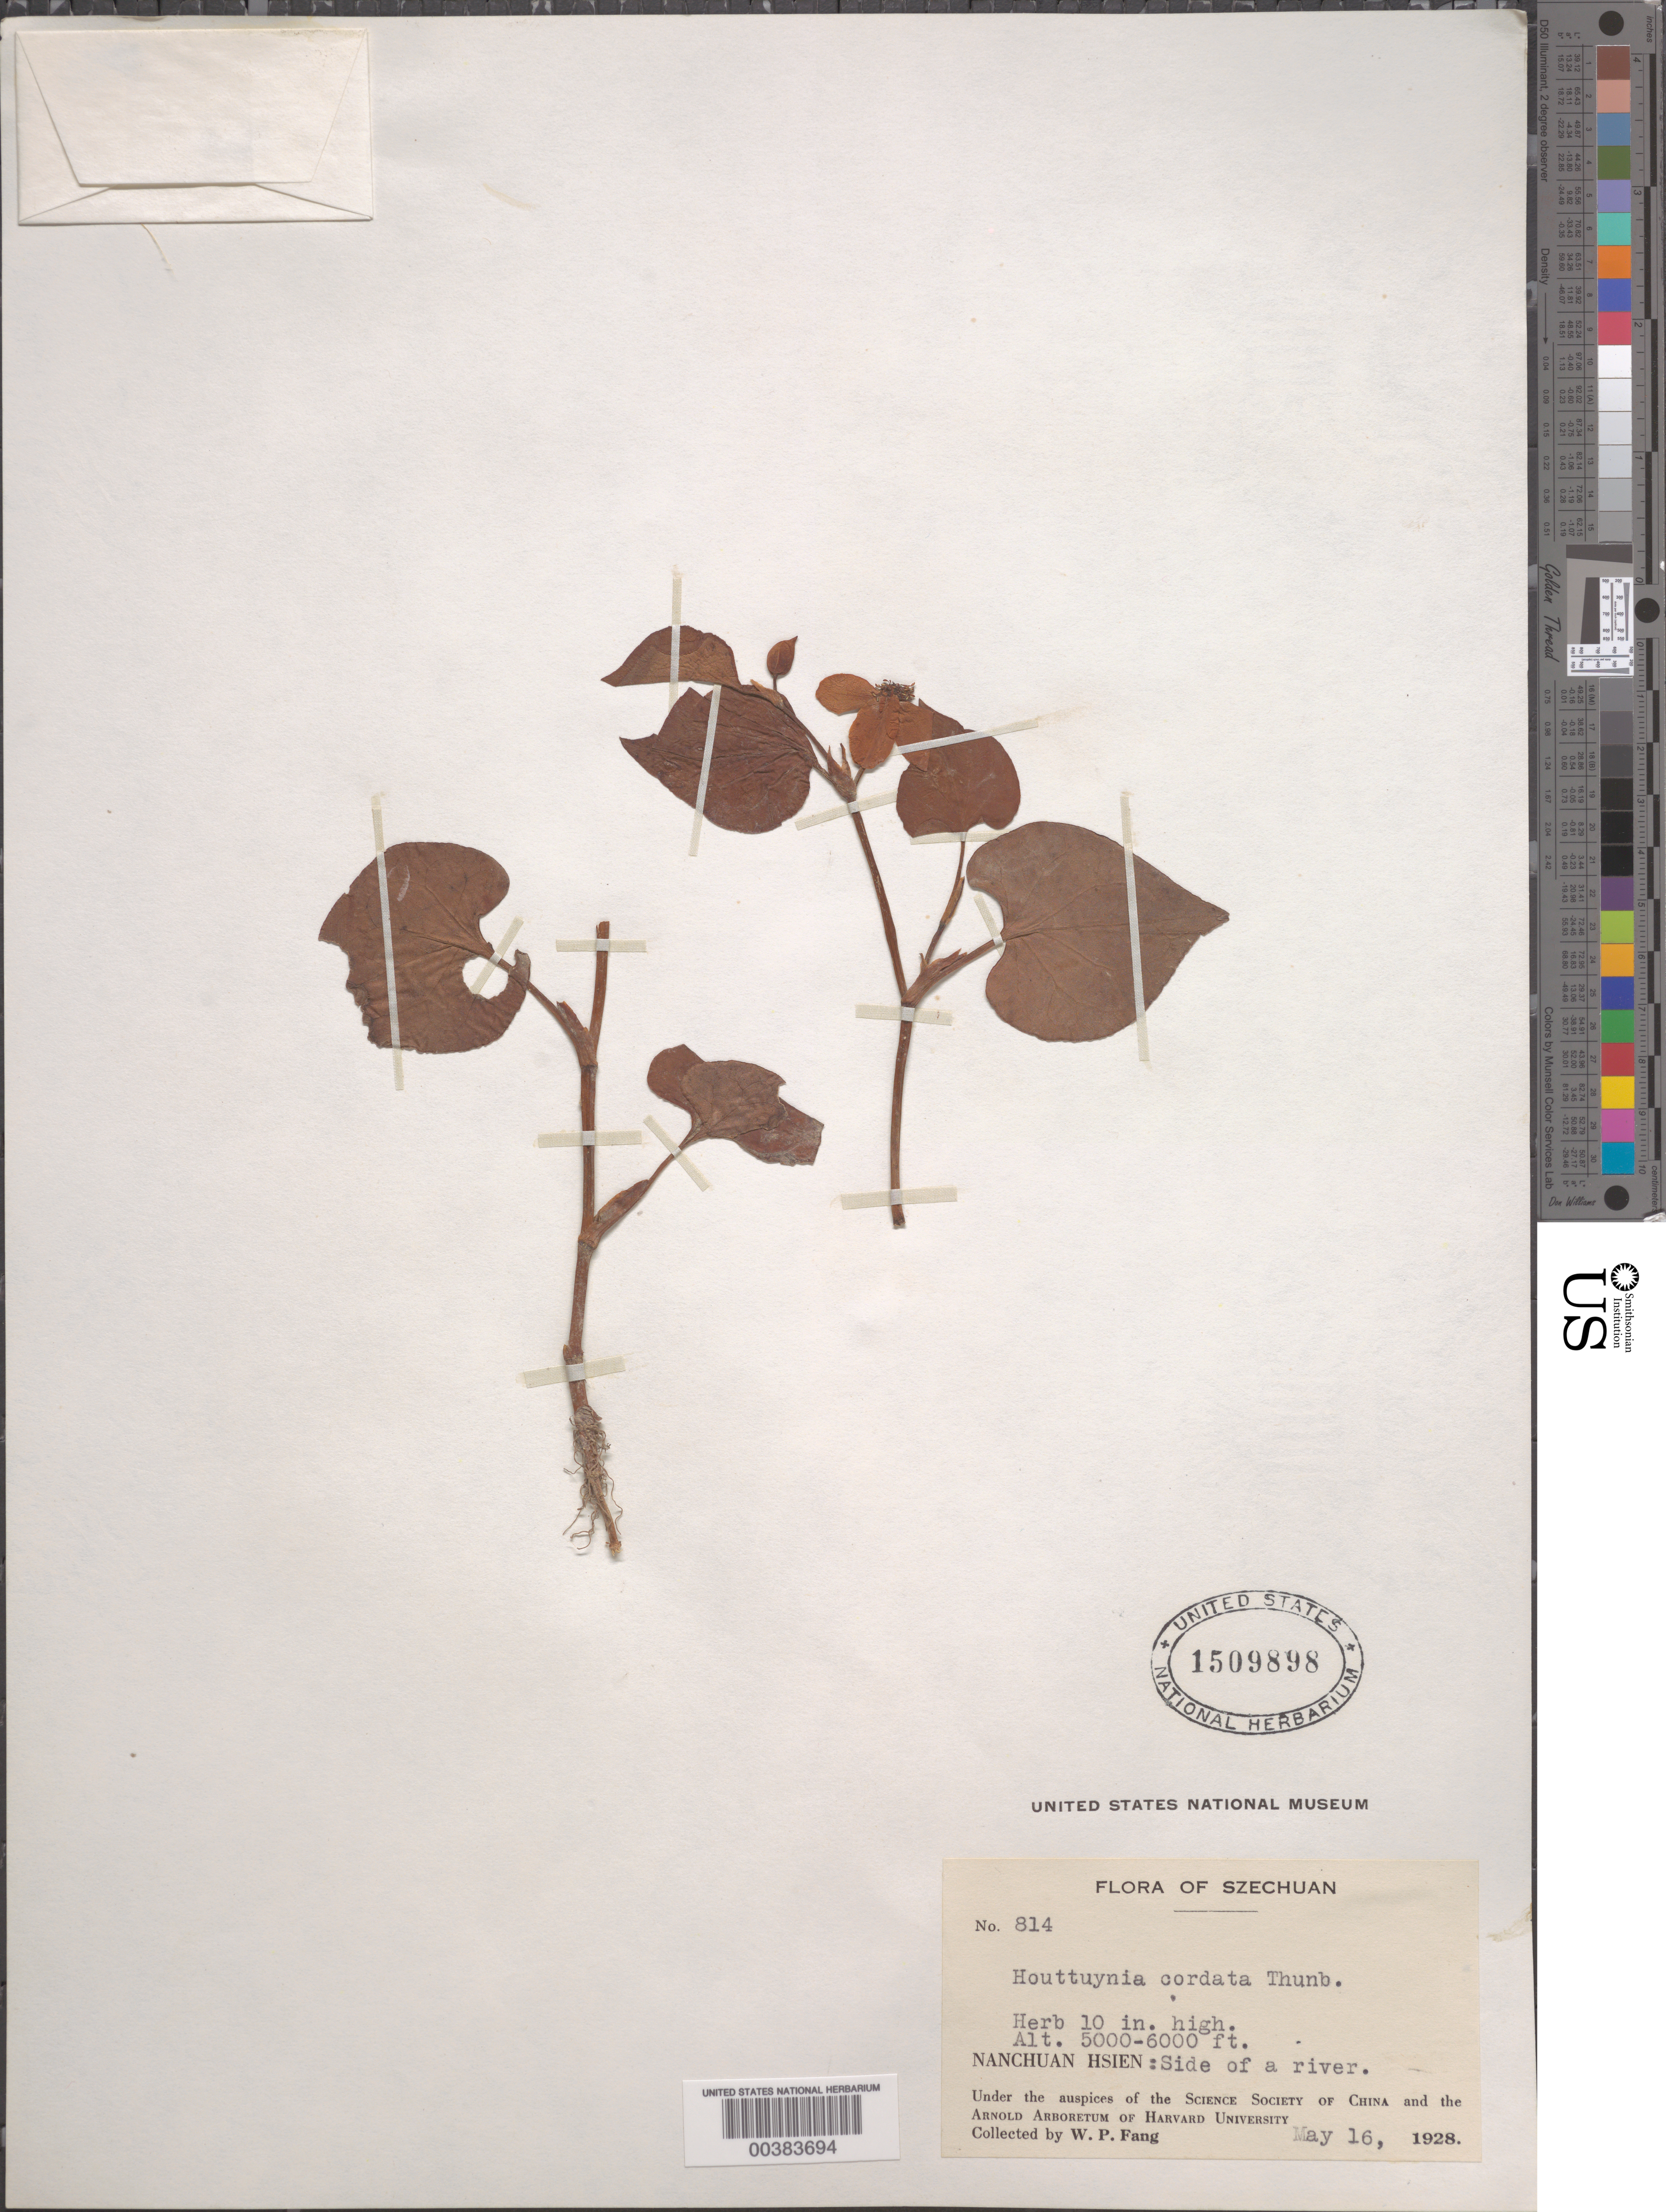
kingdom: Plantae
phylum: Tracheophyta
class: Magnoliopsida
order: Piperales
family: Saururaceae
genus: Houttuynia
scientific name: Houttuynia cordata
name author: Thunb.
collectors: W. P. Fang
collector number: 814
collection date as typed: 16 May 1928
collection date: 1928-05-16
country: China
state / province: Sichuan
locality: Nanchuan hsien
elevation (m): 1524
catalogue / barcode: US 1509898